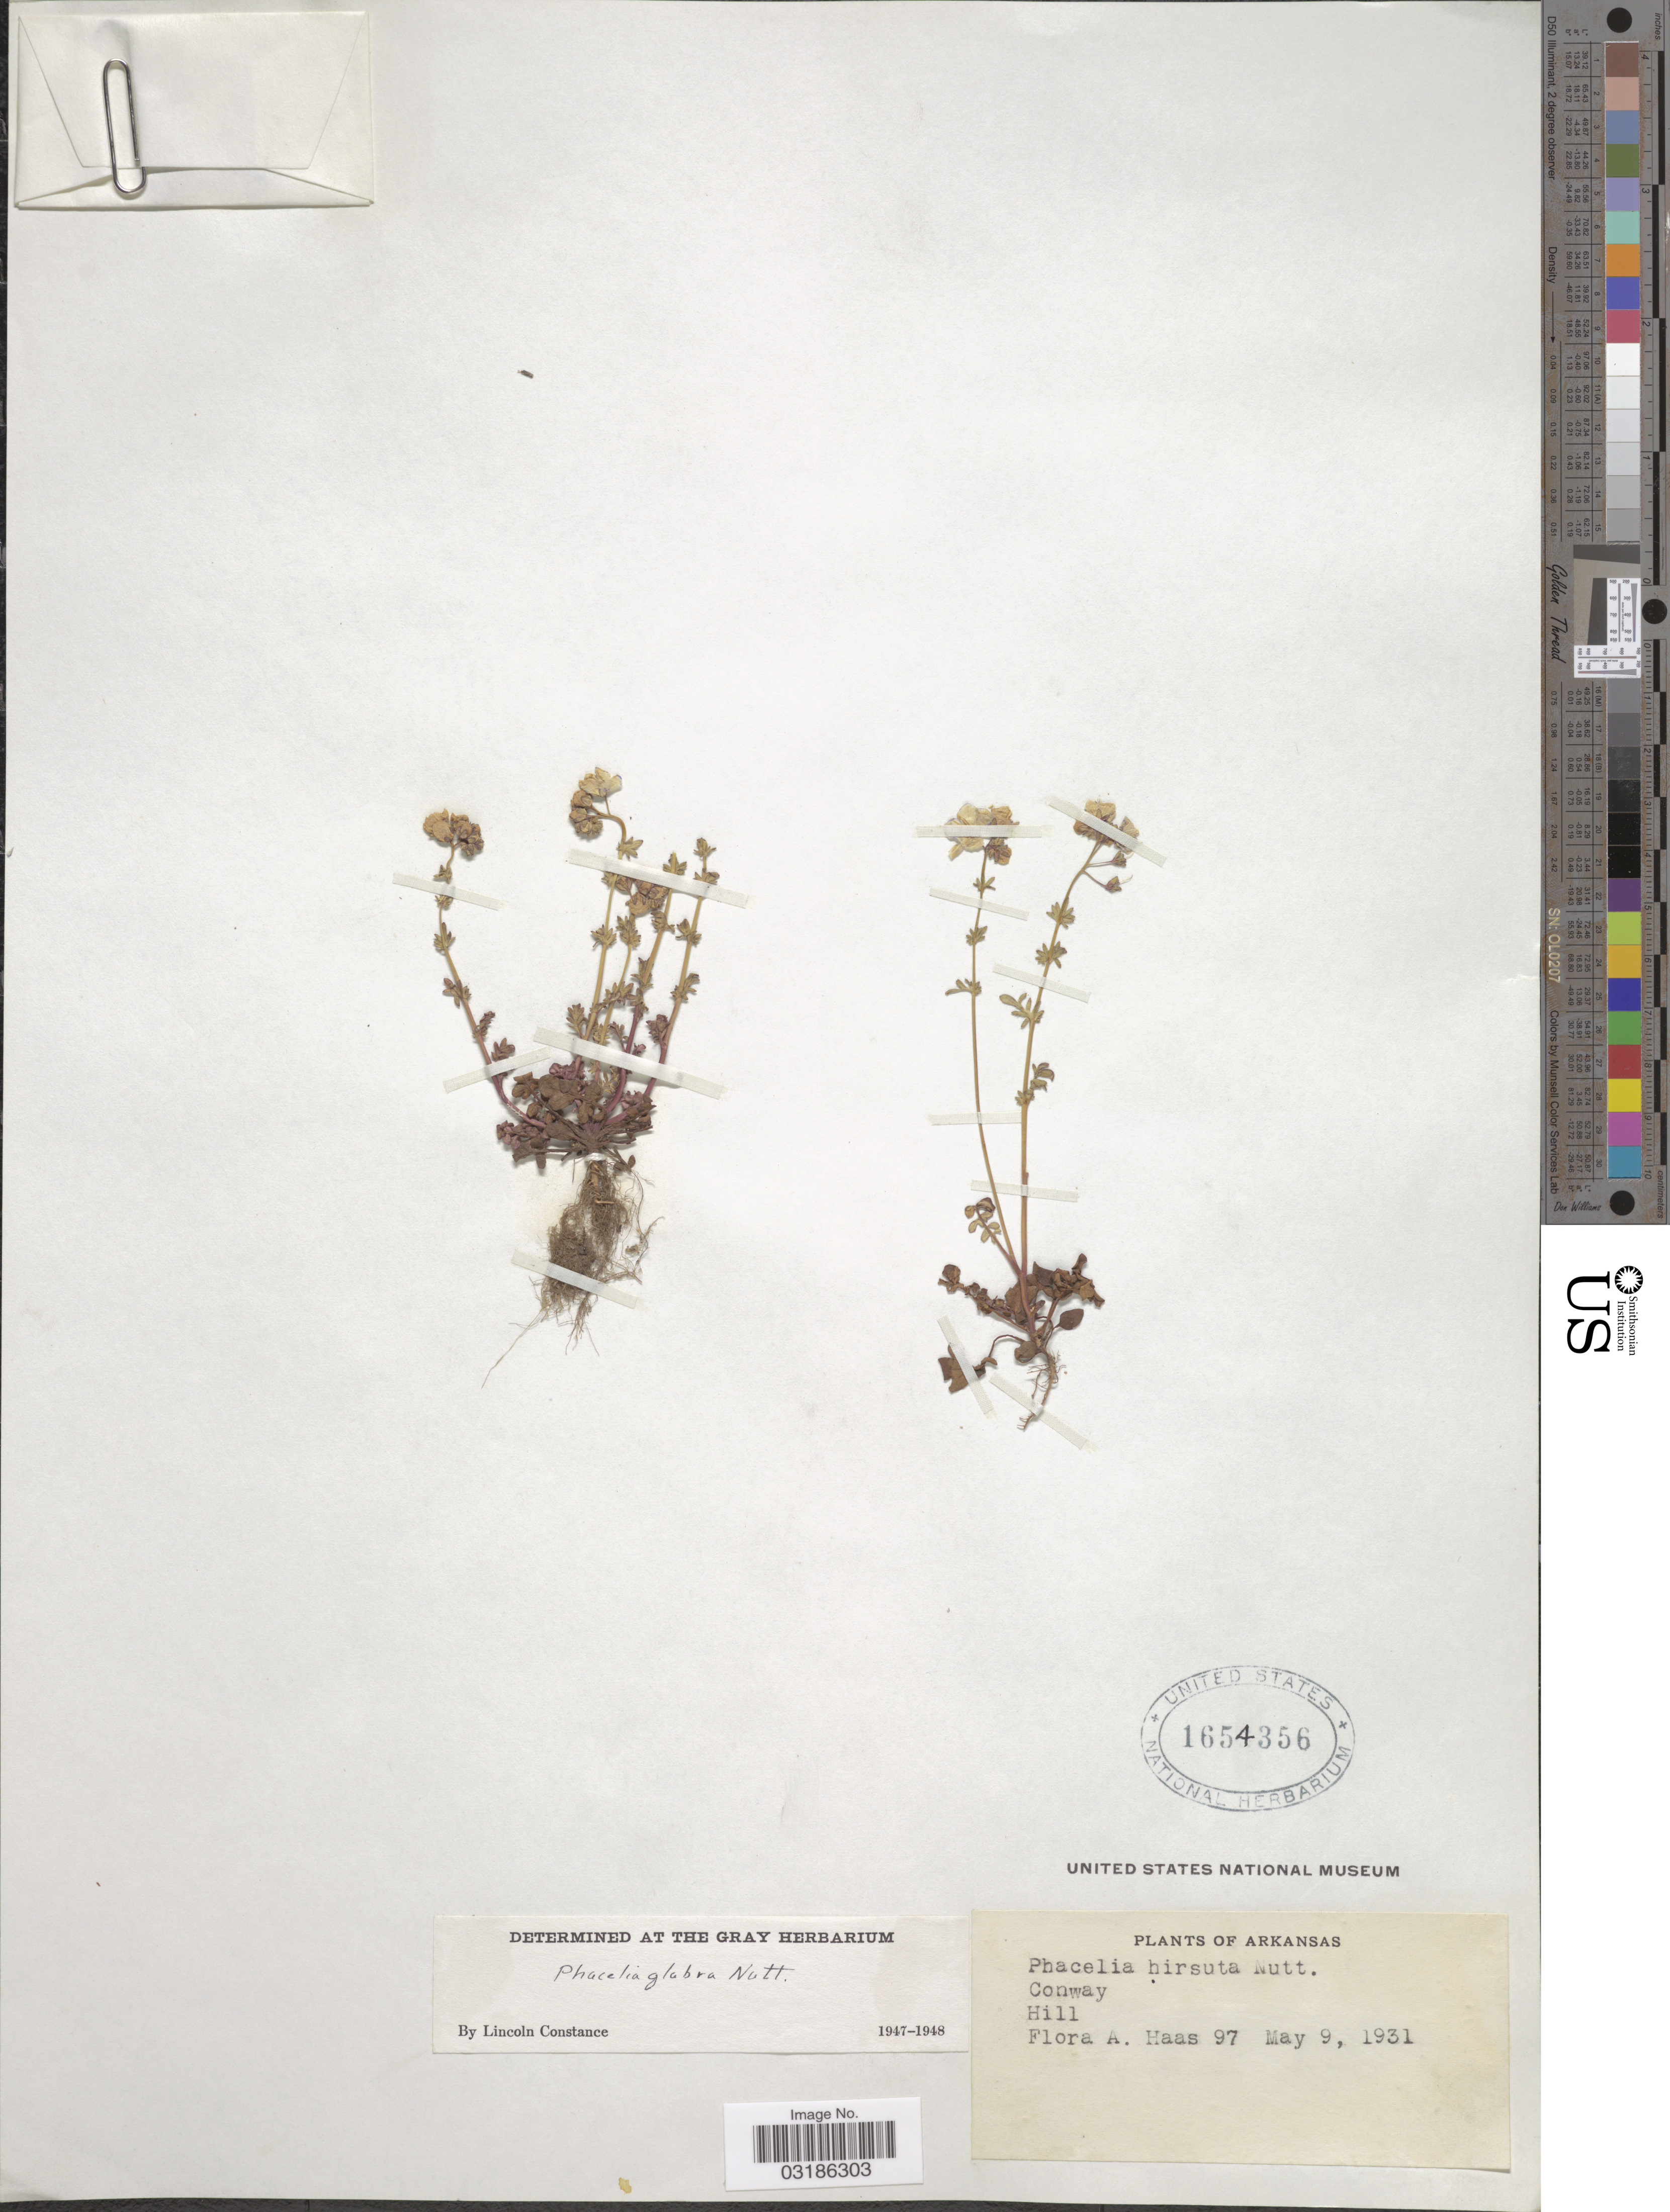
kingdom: Plantae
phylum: Tracheophyta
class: Magnoliopsida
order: Boraginales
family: Hydrophyllaceae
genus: Phacelia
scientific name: Phacelia glabra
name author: Nutt.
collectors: F. A. Haas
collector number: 97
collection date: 1931-05-09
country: United States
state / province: Arkansas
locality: Conway Hill.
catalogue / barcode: US 1654356